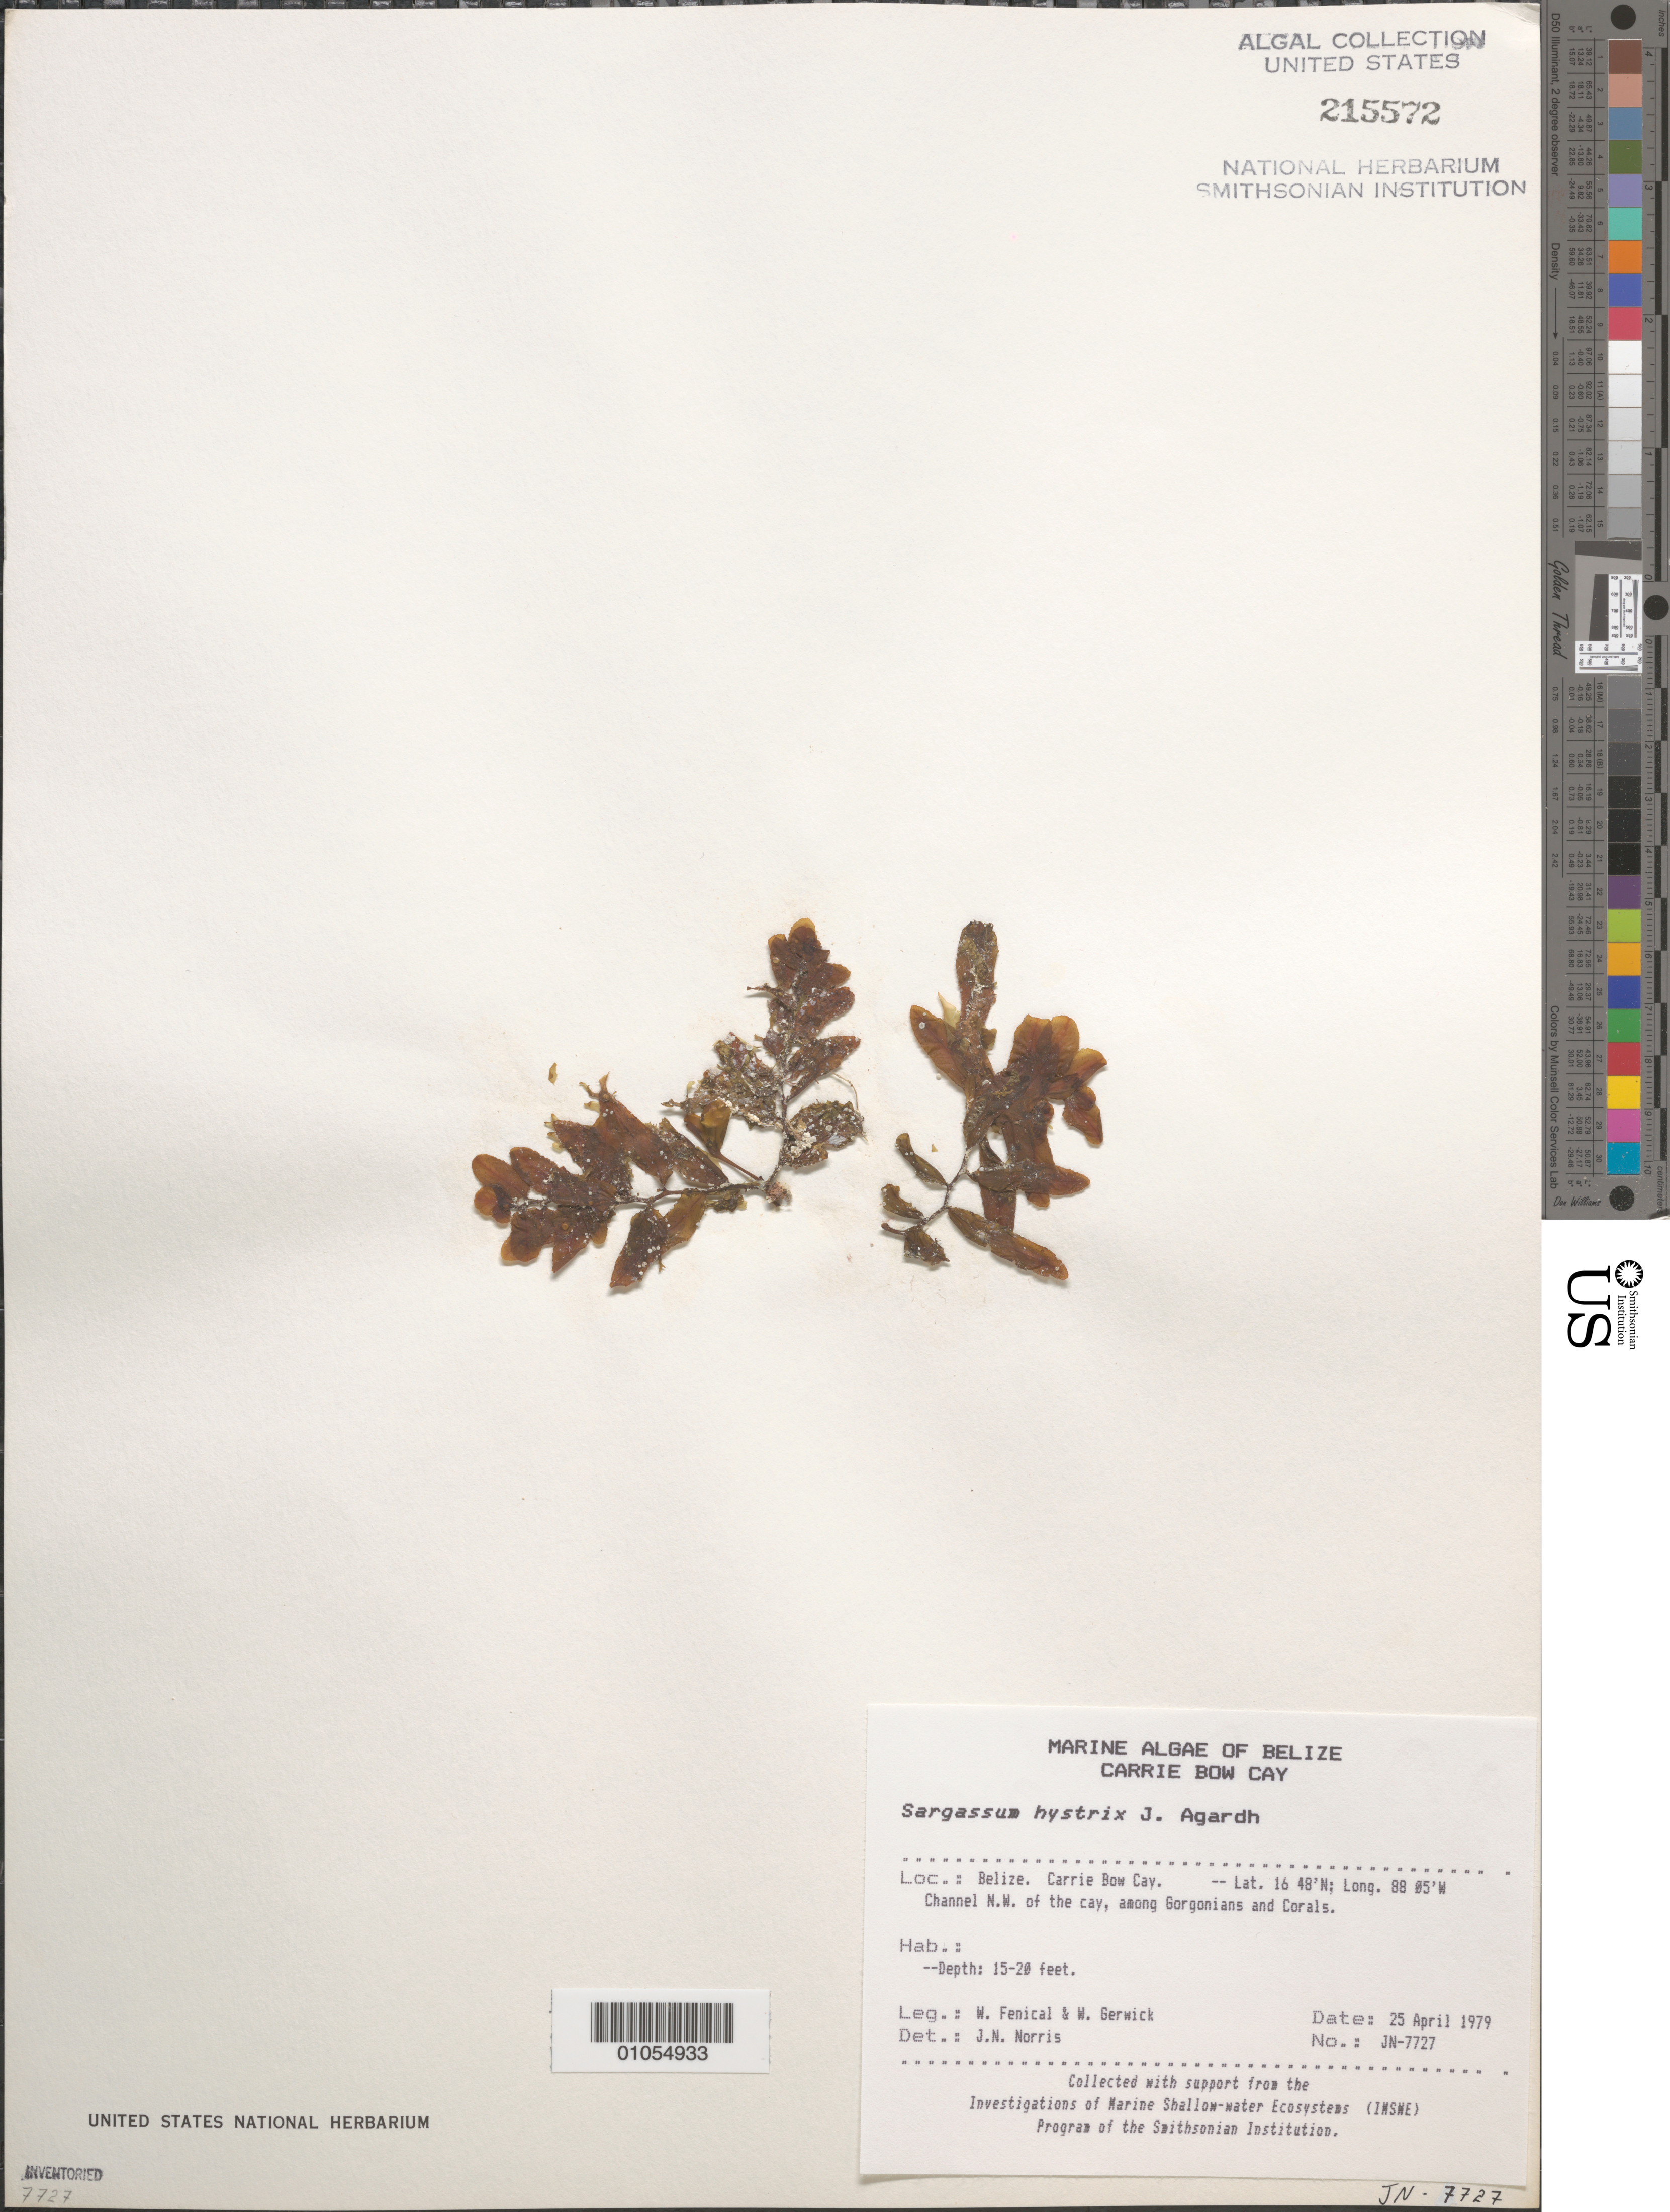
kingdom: Chromista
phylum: Ochrophyta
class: Phaeophyceae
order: Fucales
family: Sargassaceae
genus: Sargassum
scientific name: Sargassum hystrix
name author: J. Agardh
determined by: Norris, James N.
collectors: W. Fenical & W. Gerwick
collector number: JN-7727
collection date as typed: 25 Apr 1979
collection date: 1979-04-25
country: Belize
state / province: Stann Creek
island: Carrie Bow Cay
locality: Northwest of Carrie Bow Cay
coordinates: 16 48'N, 88 05'W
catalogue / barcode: US 215572